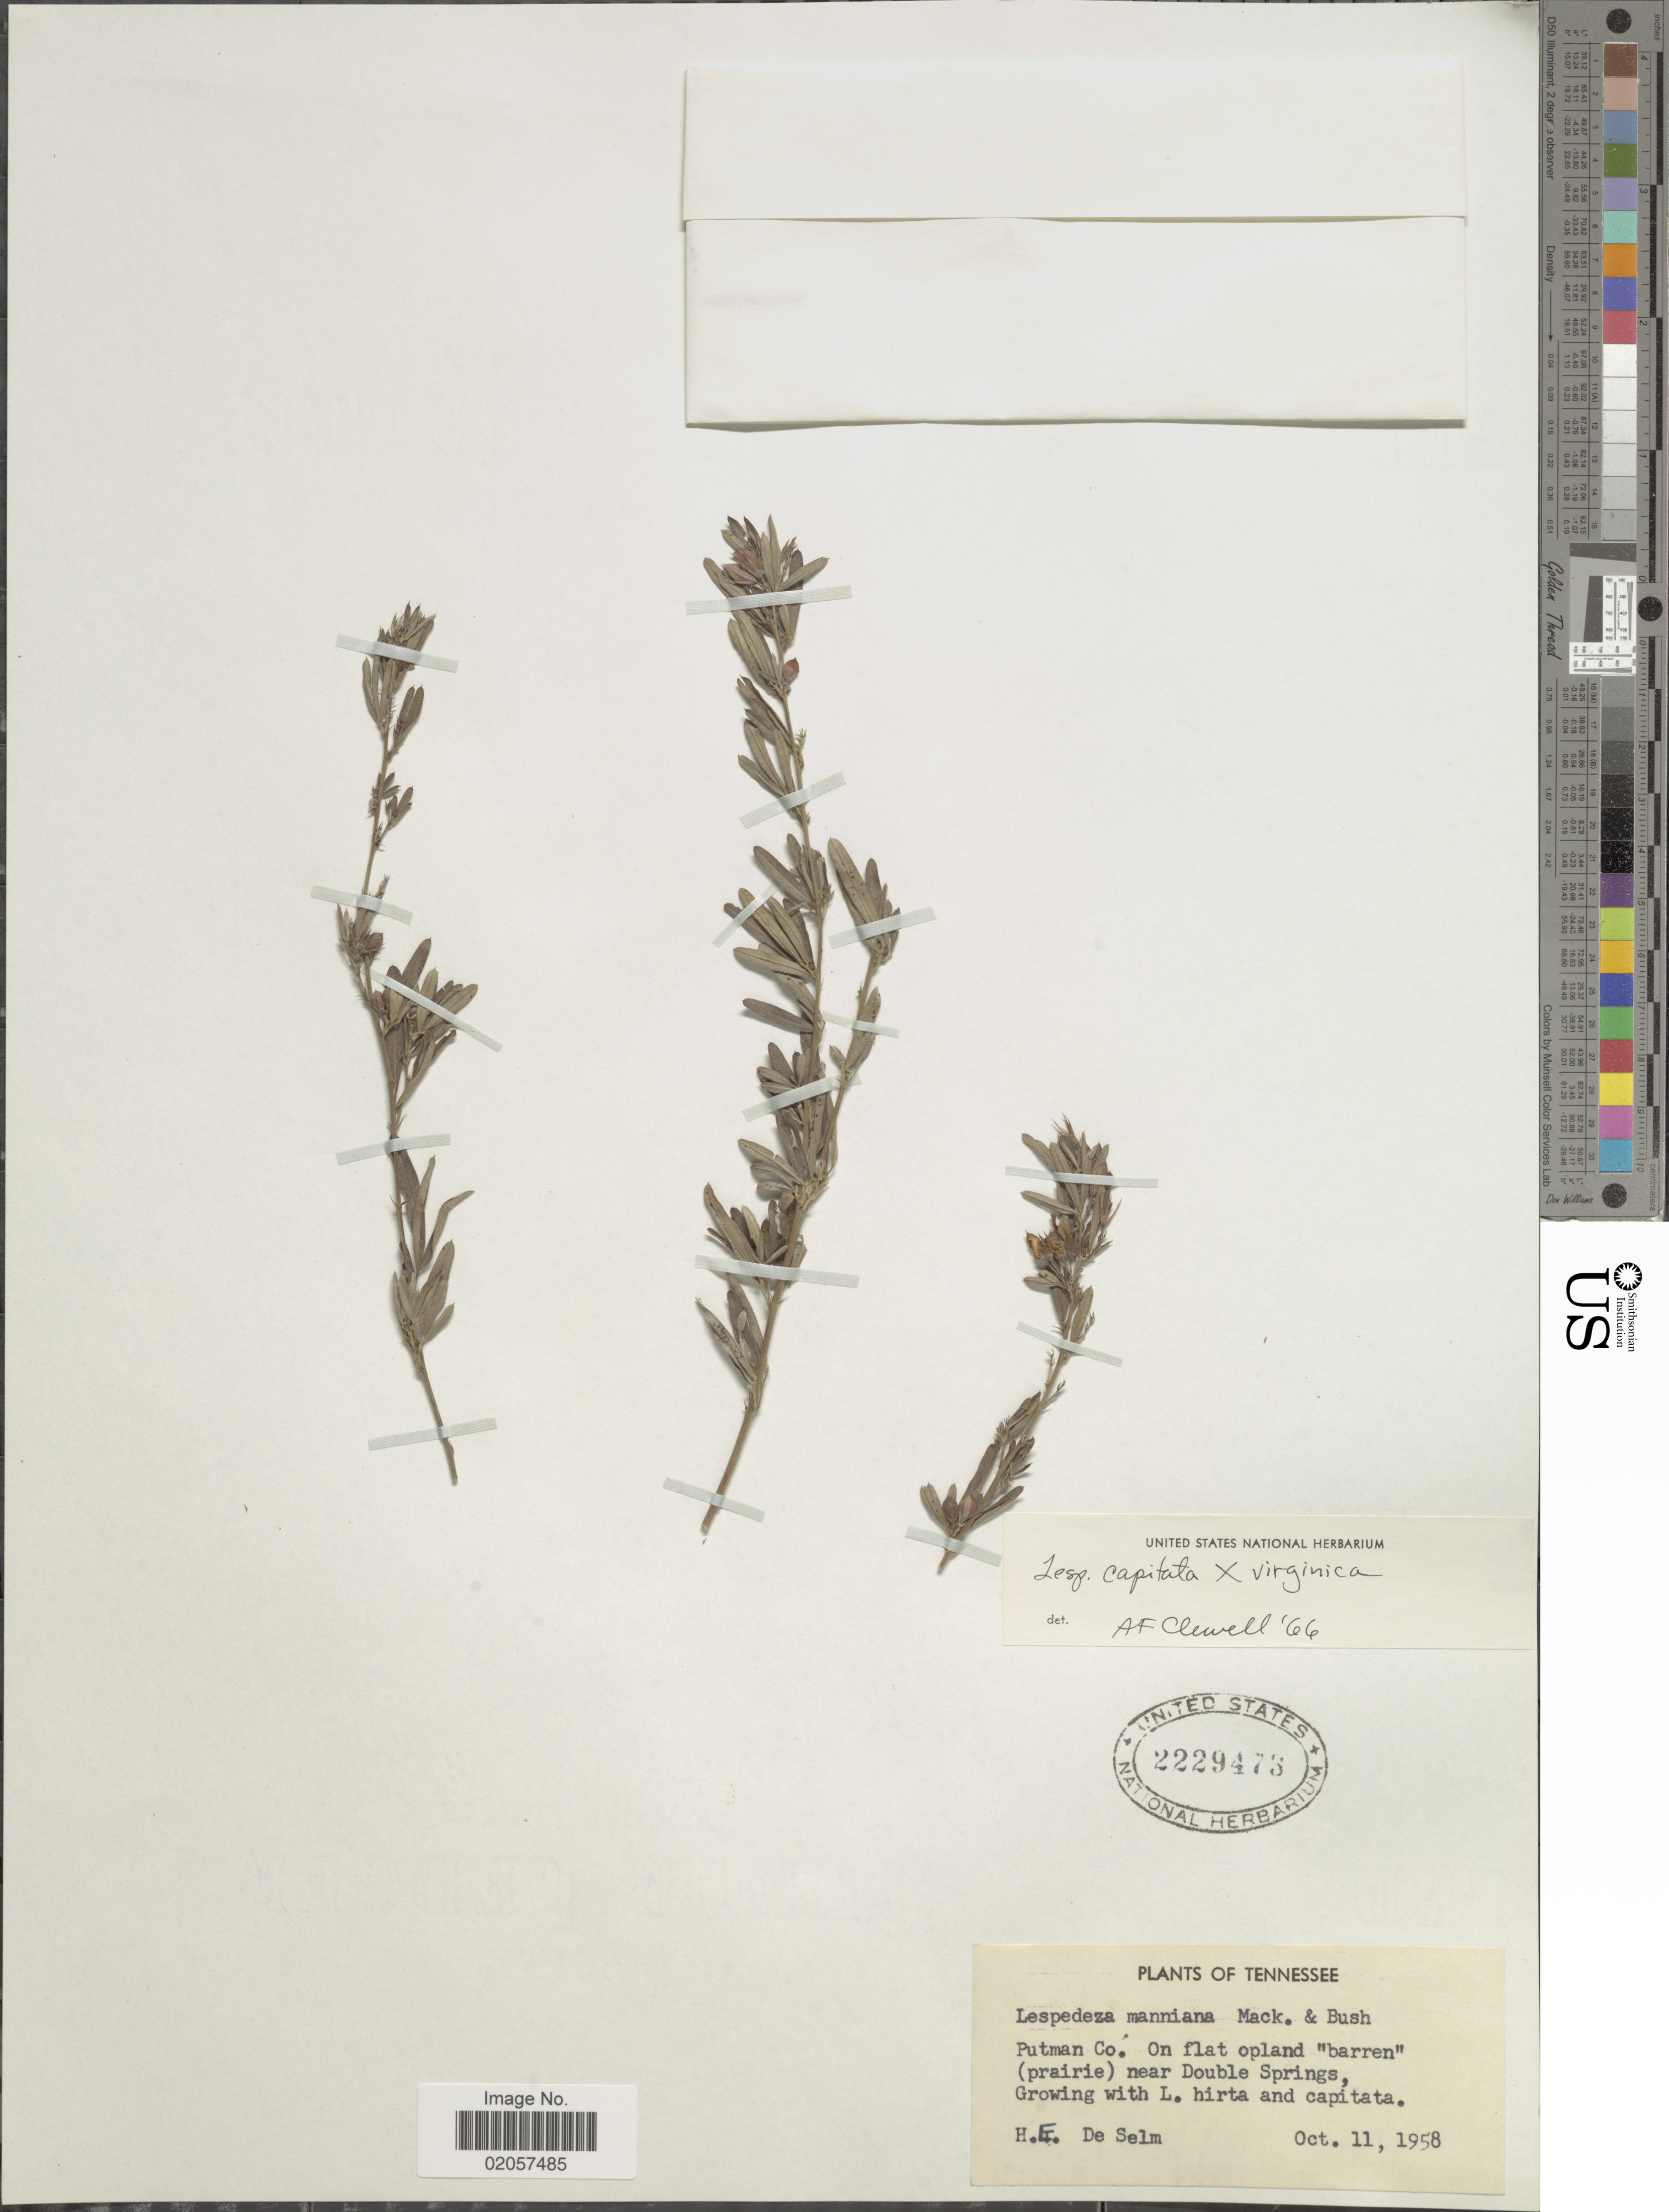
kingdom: Plantae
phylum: Tracheophyta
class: Magnoliopsida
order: Fabales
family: Fabaceae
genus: Lespedeza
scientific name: Lespedeza capitata x L. virginica (L.) Britton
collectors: H. De Selm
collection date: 1958-10-11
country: United States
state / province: Tennessee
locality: Putman Co. On flat opland "barren" (prairie) near Double Springs.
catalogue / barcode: US 2229473